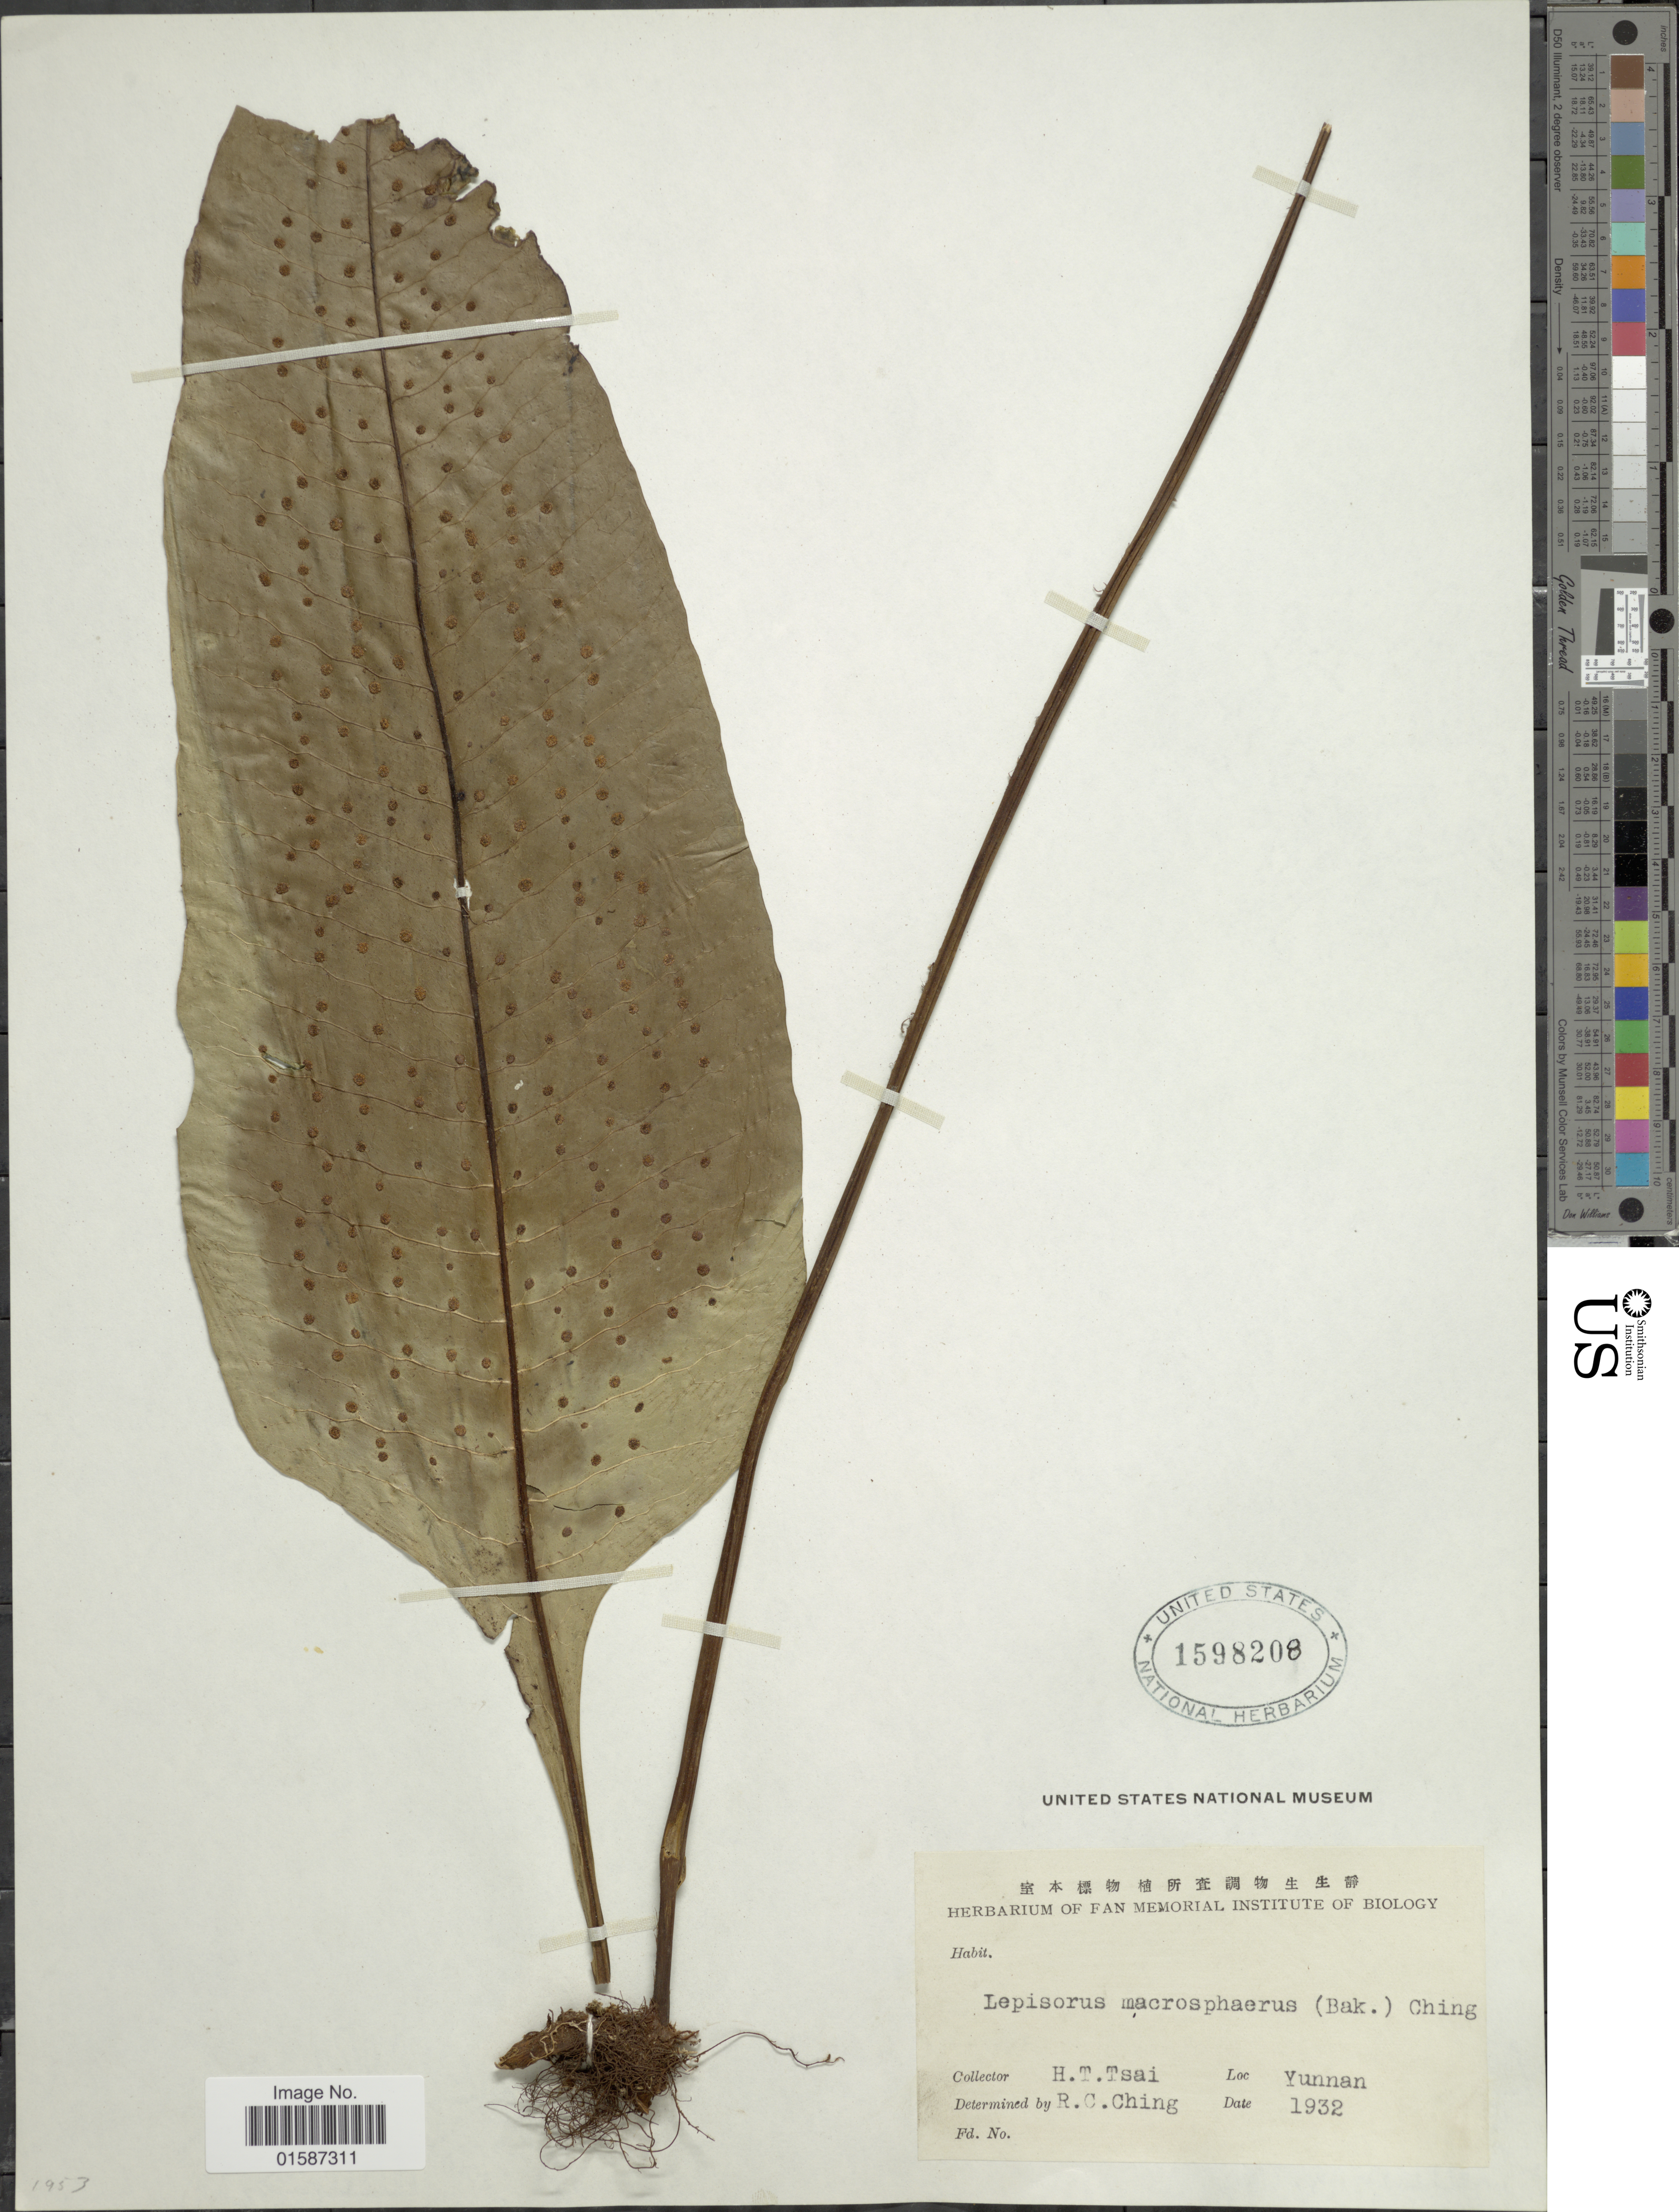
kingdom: Plantae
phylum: Tracheophyta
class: Polypodiopsida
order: Polypodiales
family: Polypodiaceae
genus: Neolepisorus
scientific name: Neolepisorus ovatus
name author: (Bedd.) Ching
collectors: H. Tsai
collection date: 1932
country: China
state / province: Yunnan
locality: Yunnan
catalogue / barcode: US 1598208